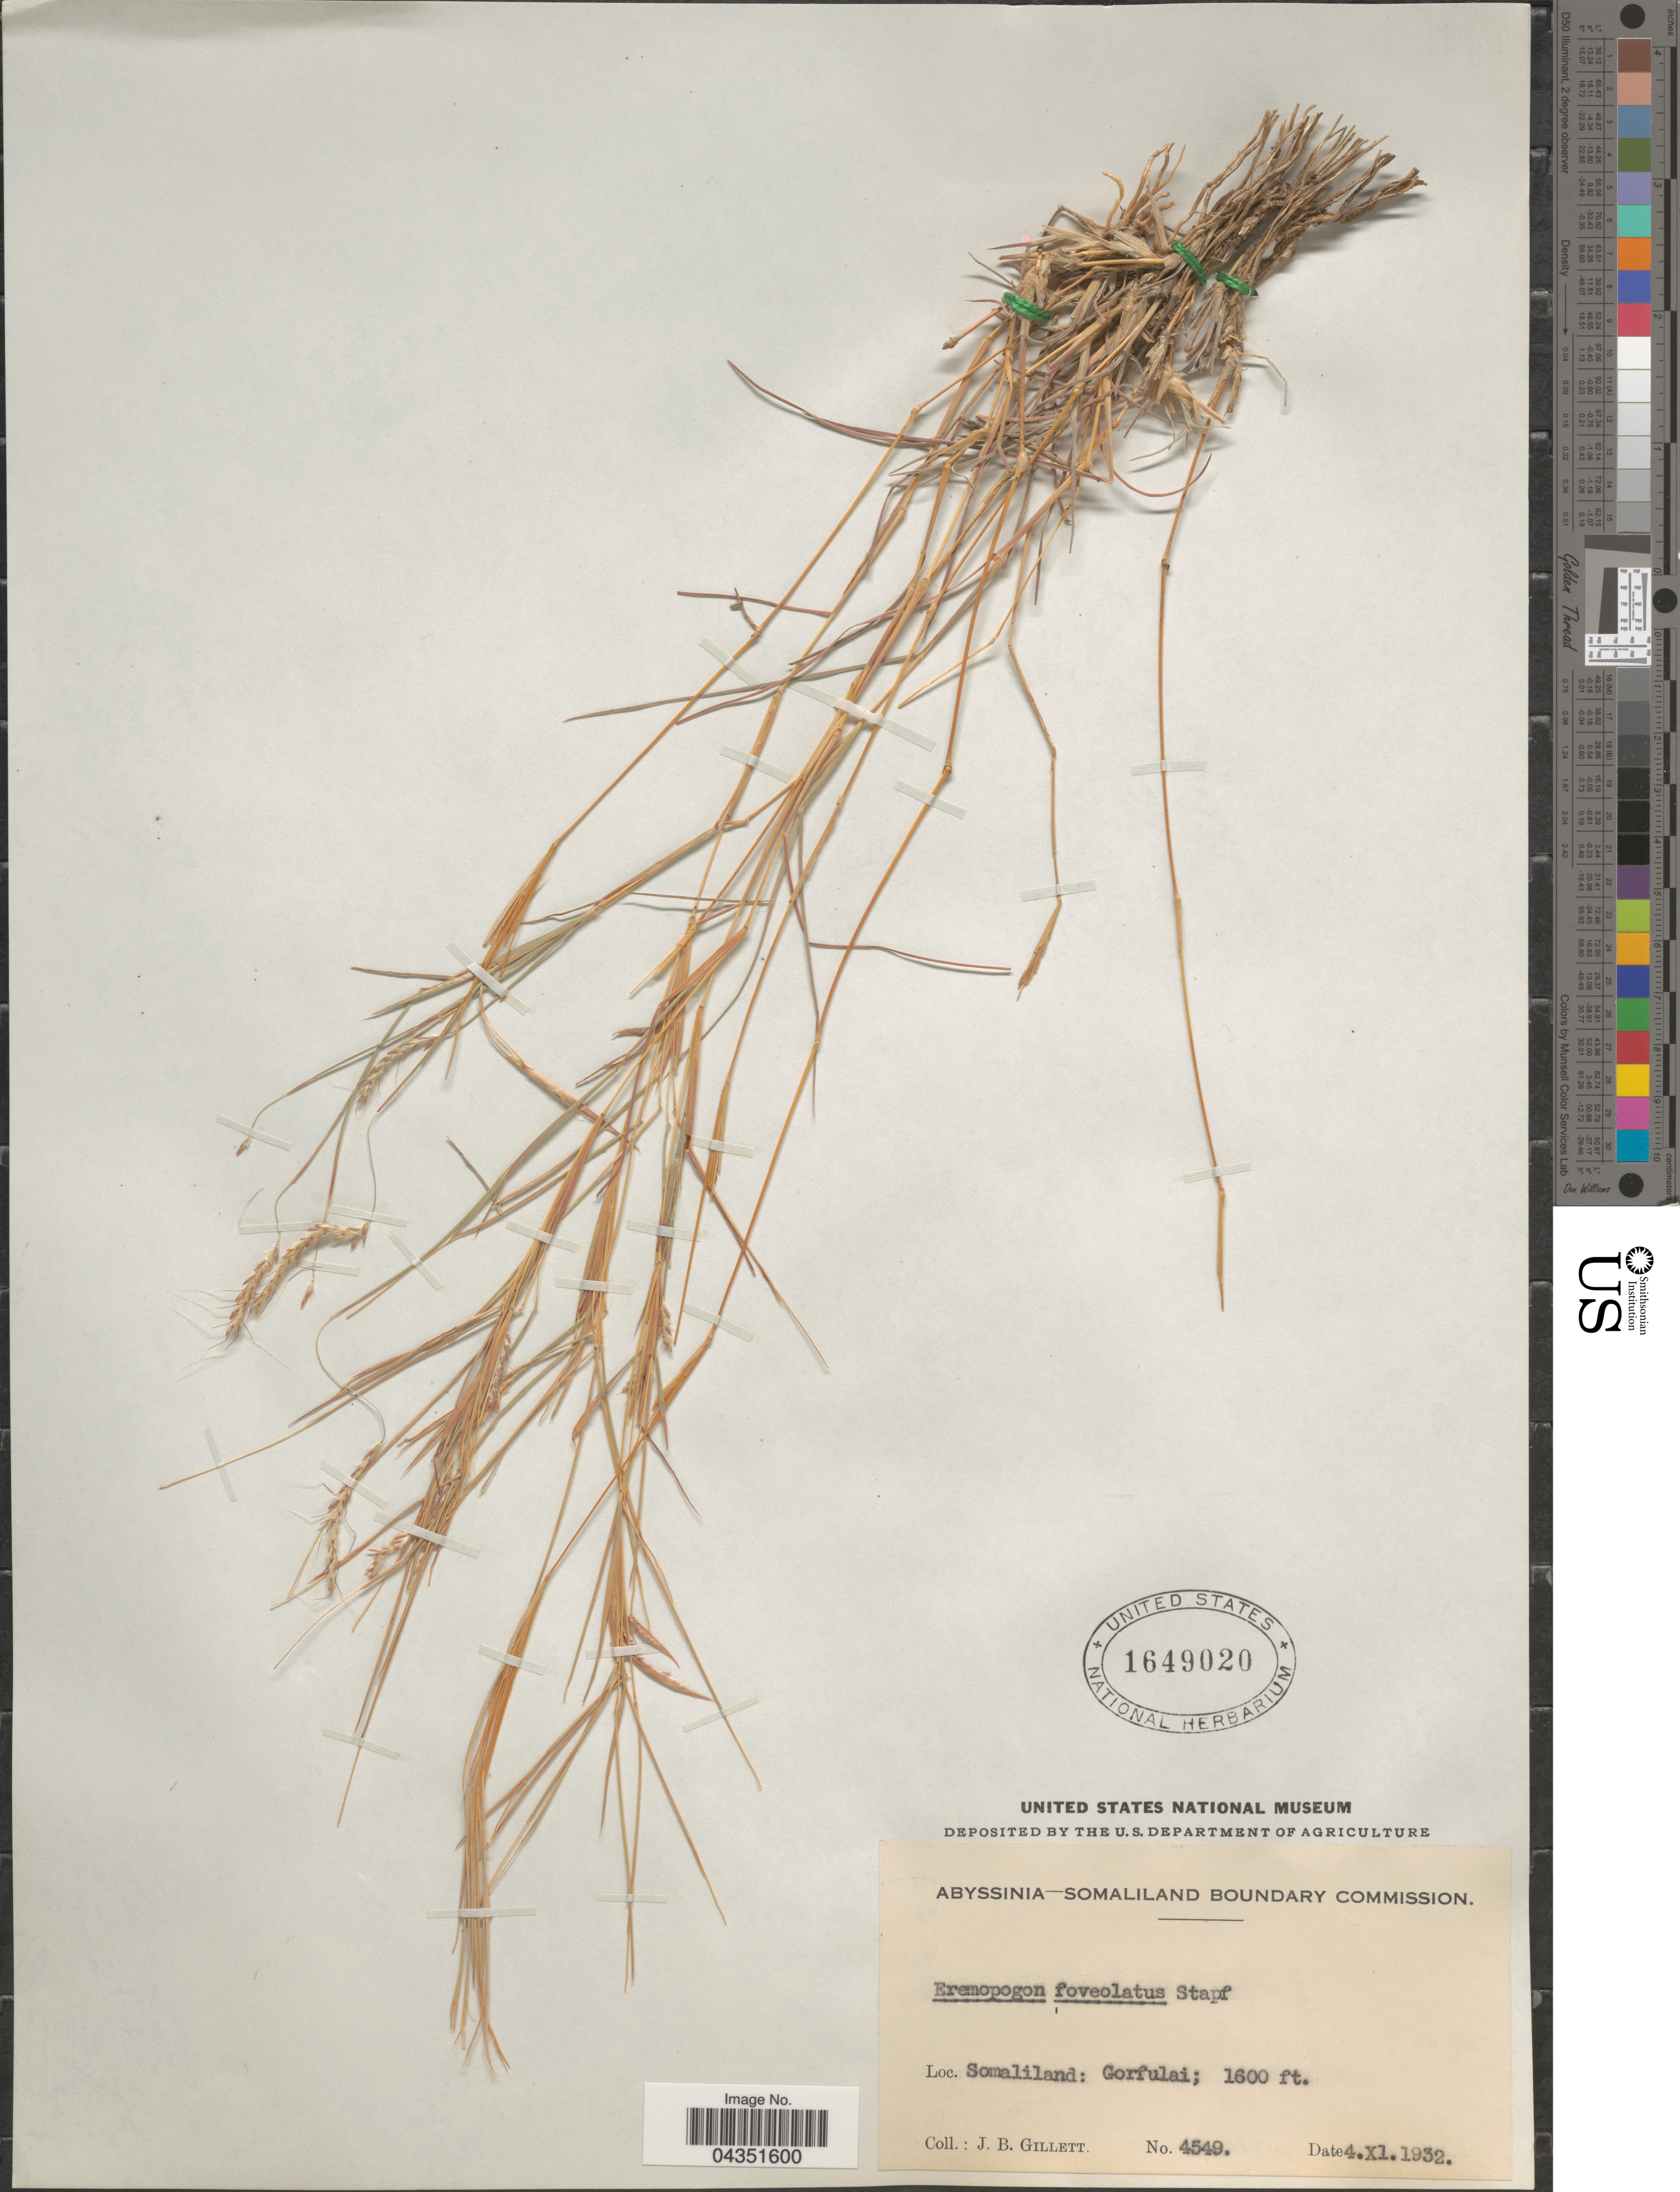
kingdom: Plantae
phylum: Tracheophyta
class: Liliopsida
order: Poales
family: Poaceae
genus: Eremopogon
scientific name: Eremopogon foveolatus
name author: (Delile) Stapf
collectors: J. B. Gillett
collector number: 4549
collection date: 1932-11-04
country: Somalia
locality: Somaliland: Gorfulai.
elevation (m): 488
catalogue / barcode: US 1649020